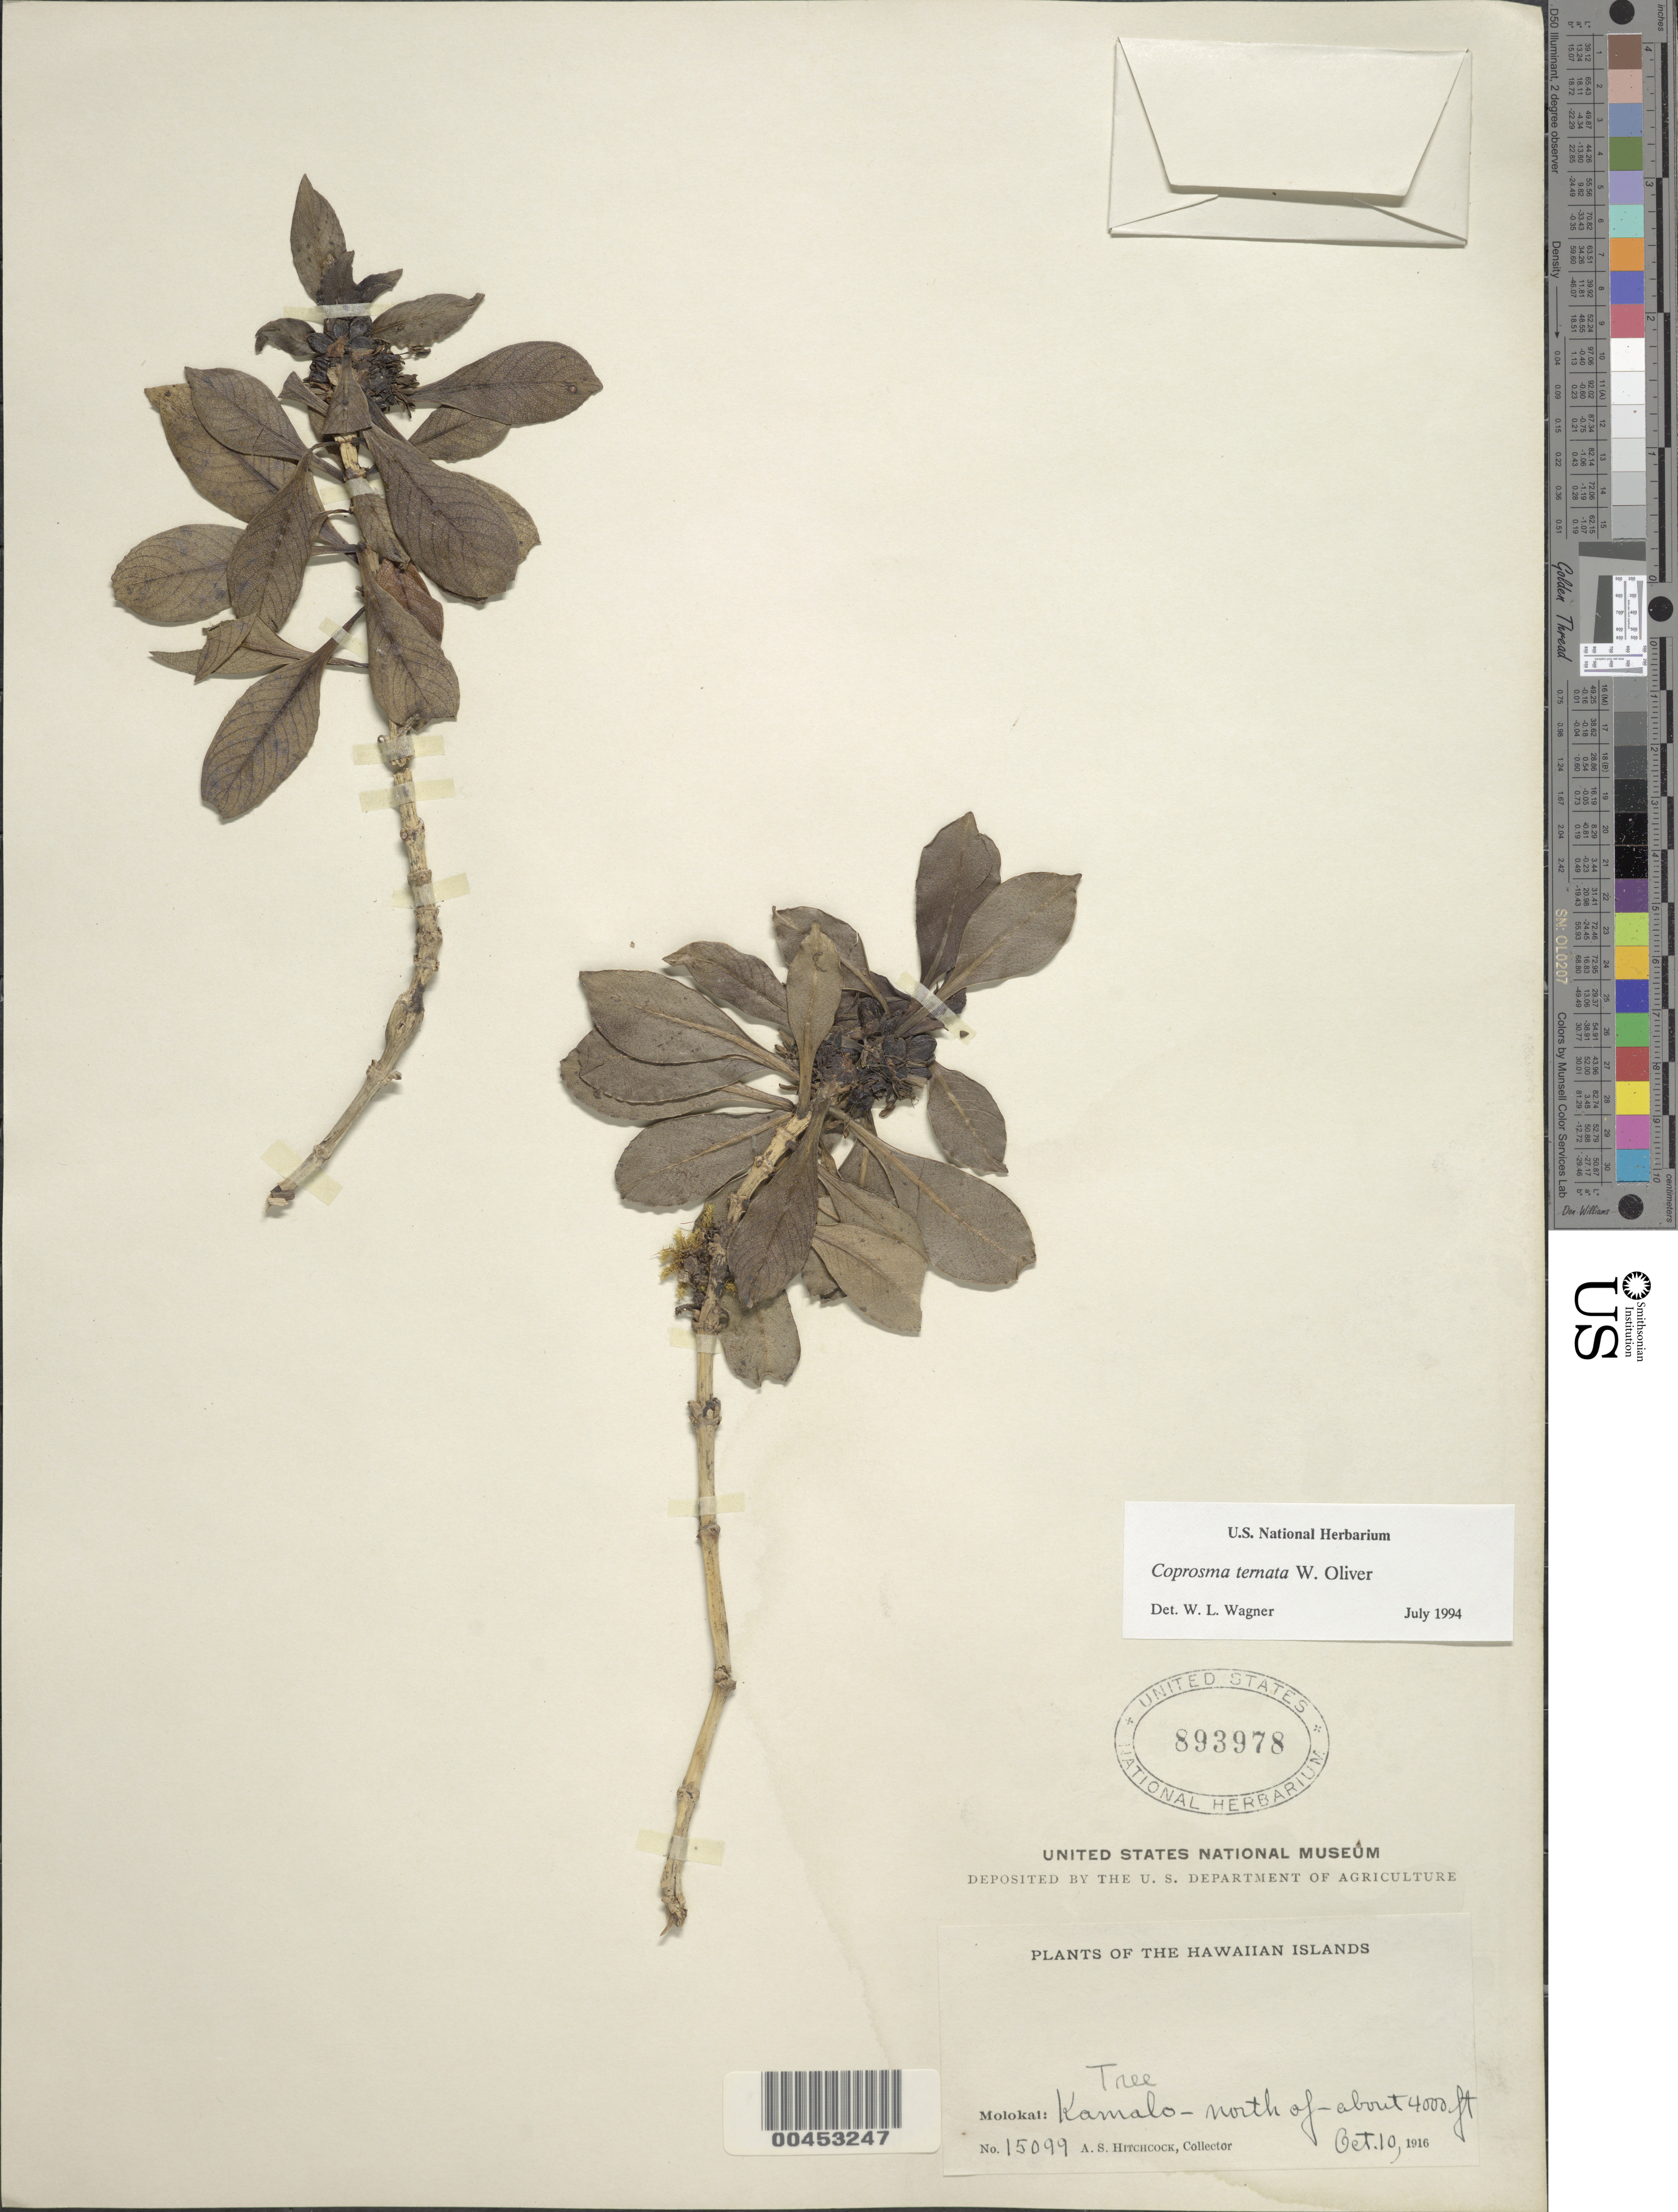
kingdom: Plantae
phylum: Tracheophyta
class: Magnoliopsida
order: Gentianales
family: Rubiaceae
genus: Coprosma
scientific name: Coprosma ternata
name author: W.R.B. Oliv.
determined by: Wagner, W. L., (BOT), Smithsonian Institution - National Museum of Natural History (UNITED STATES)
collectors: A. S. Hitchcock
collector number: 15099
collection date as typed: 10 Oct 1916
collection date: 1916-10-10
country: United States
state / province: Hawaii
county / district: Maui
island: Moloka'i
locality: N of Kamalo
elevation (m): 1219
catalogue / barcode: US 893978